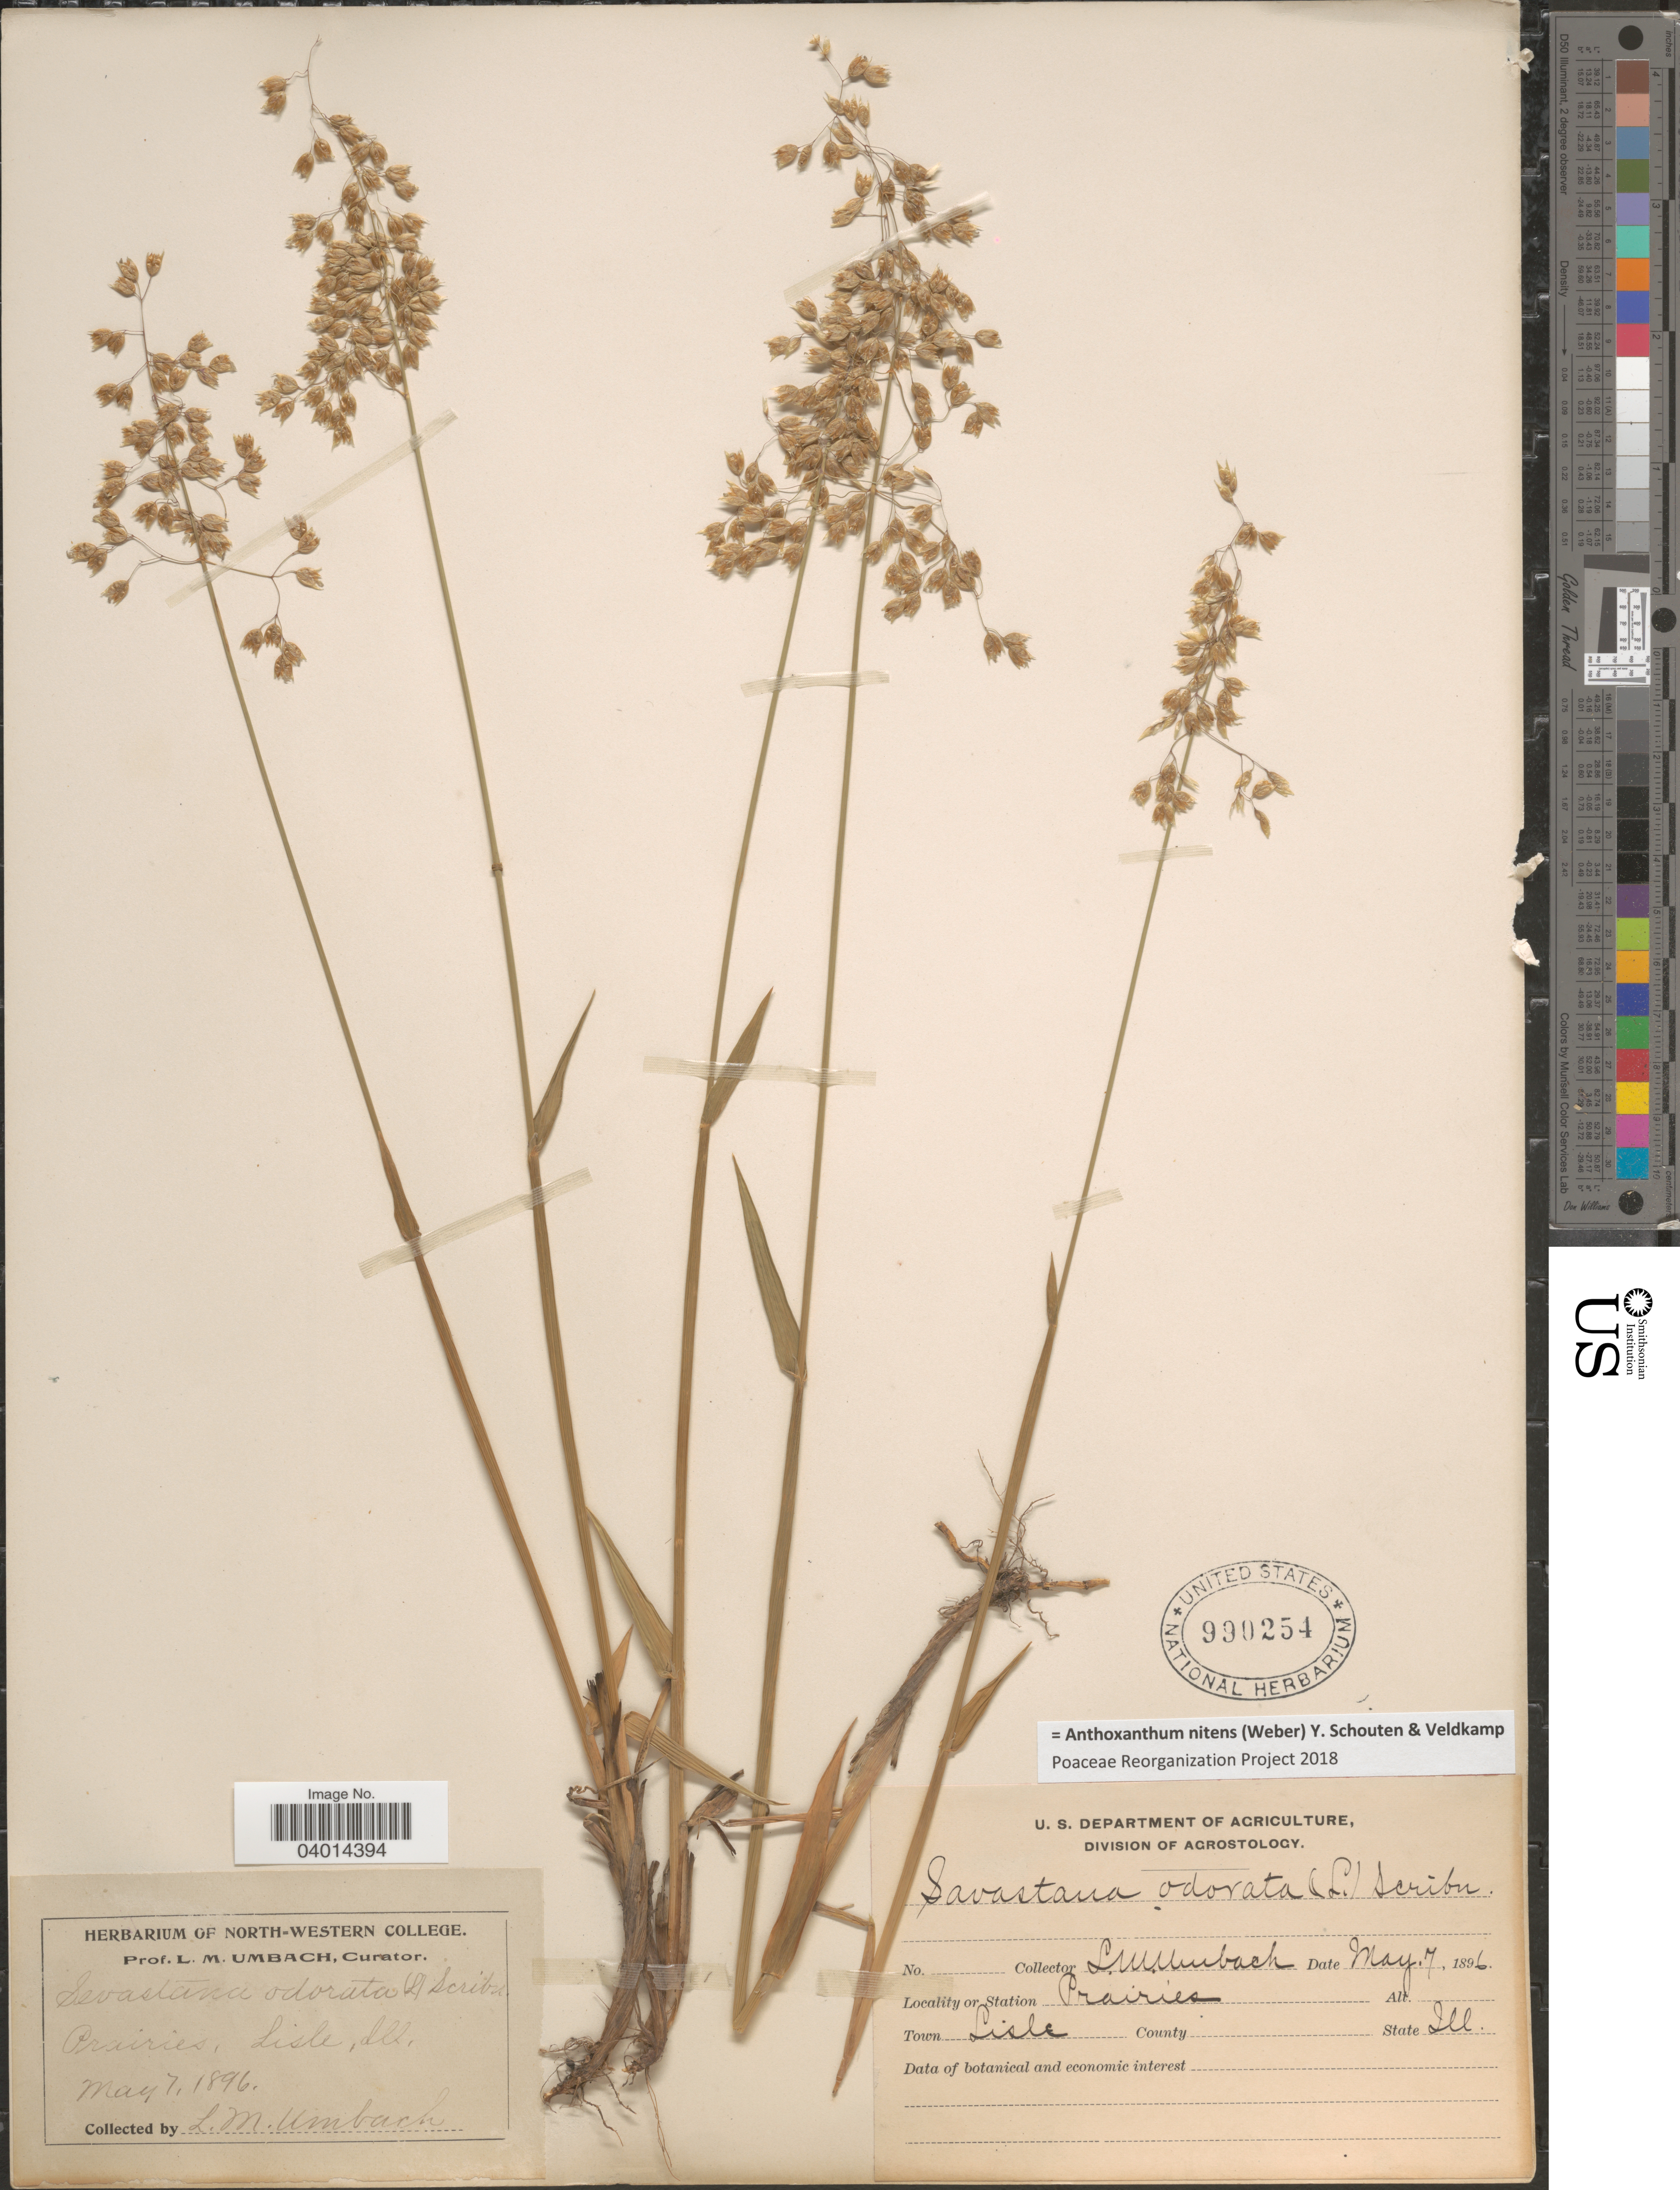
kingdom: Plantae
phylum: Tracheophyta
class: Liliopsida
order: Poales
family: Poaceae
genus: Anthoxanthum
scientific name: Anthoxanthum nitens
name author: (G.H. Weber) R.T.A. Schouten & Veldkamp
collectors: L. M. Umbach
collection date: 1896-05-07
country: United States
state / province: Illinois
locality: Prairies. Town Lisle.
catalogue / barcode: US 990254